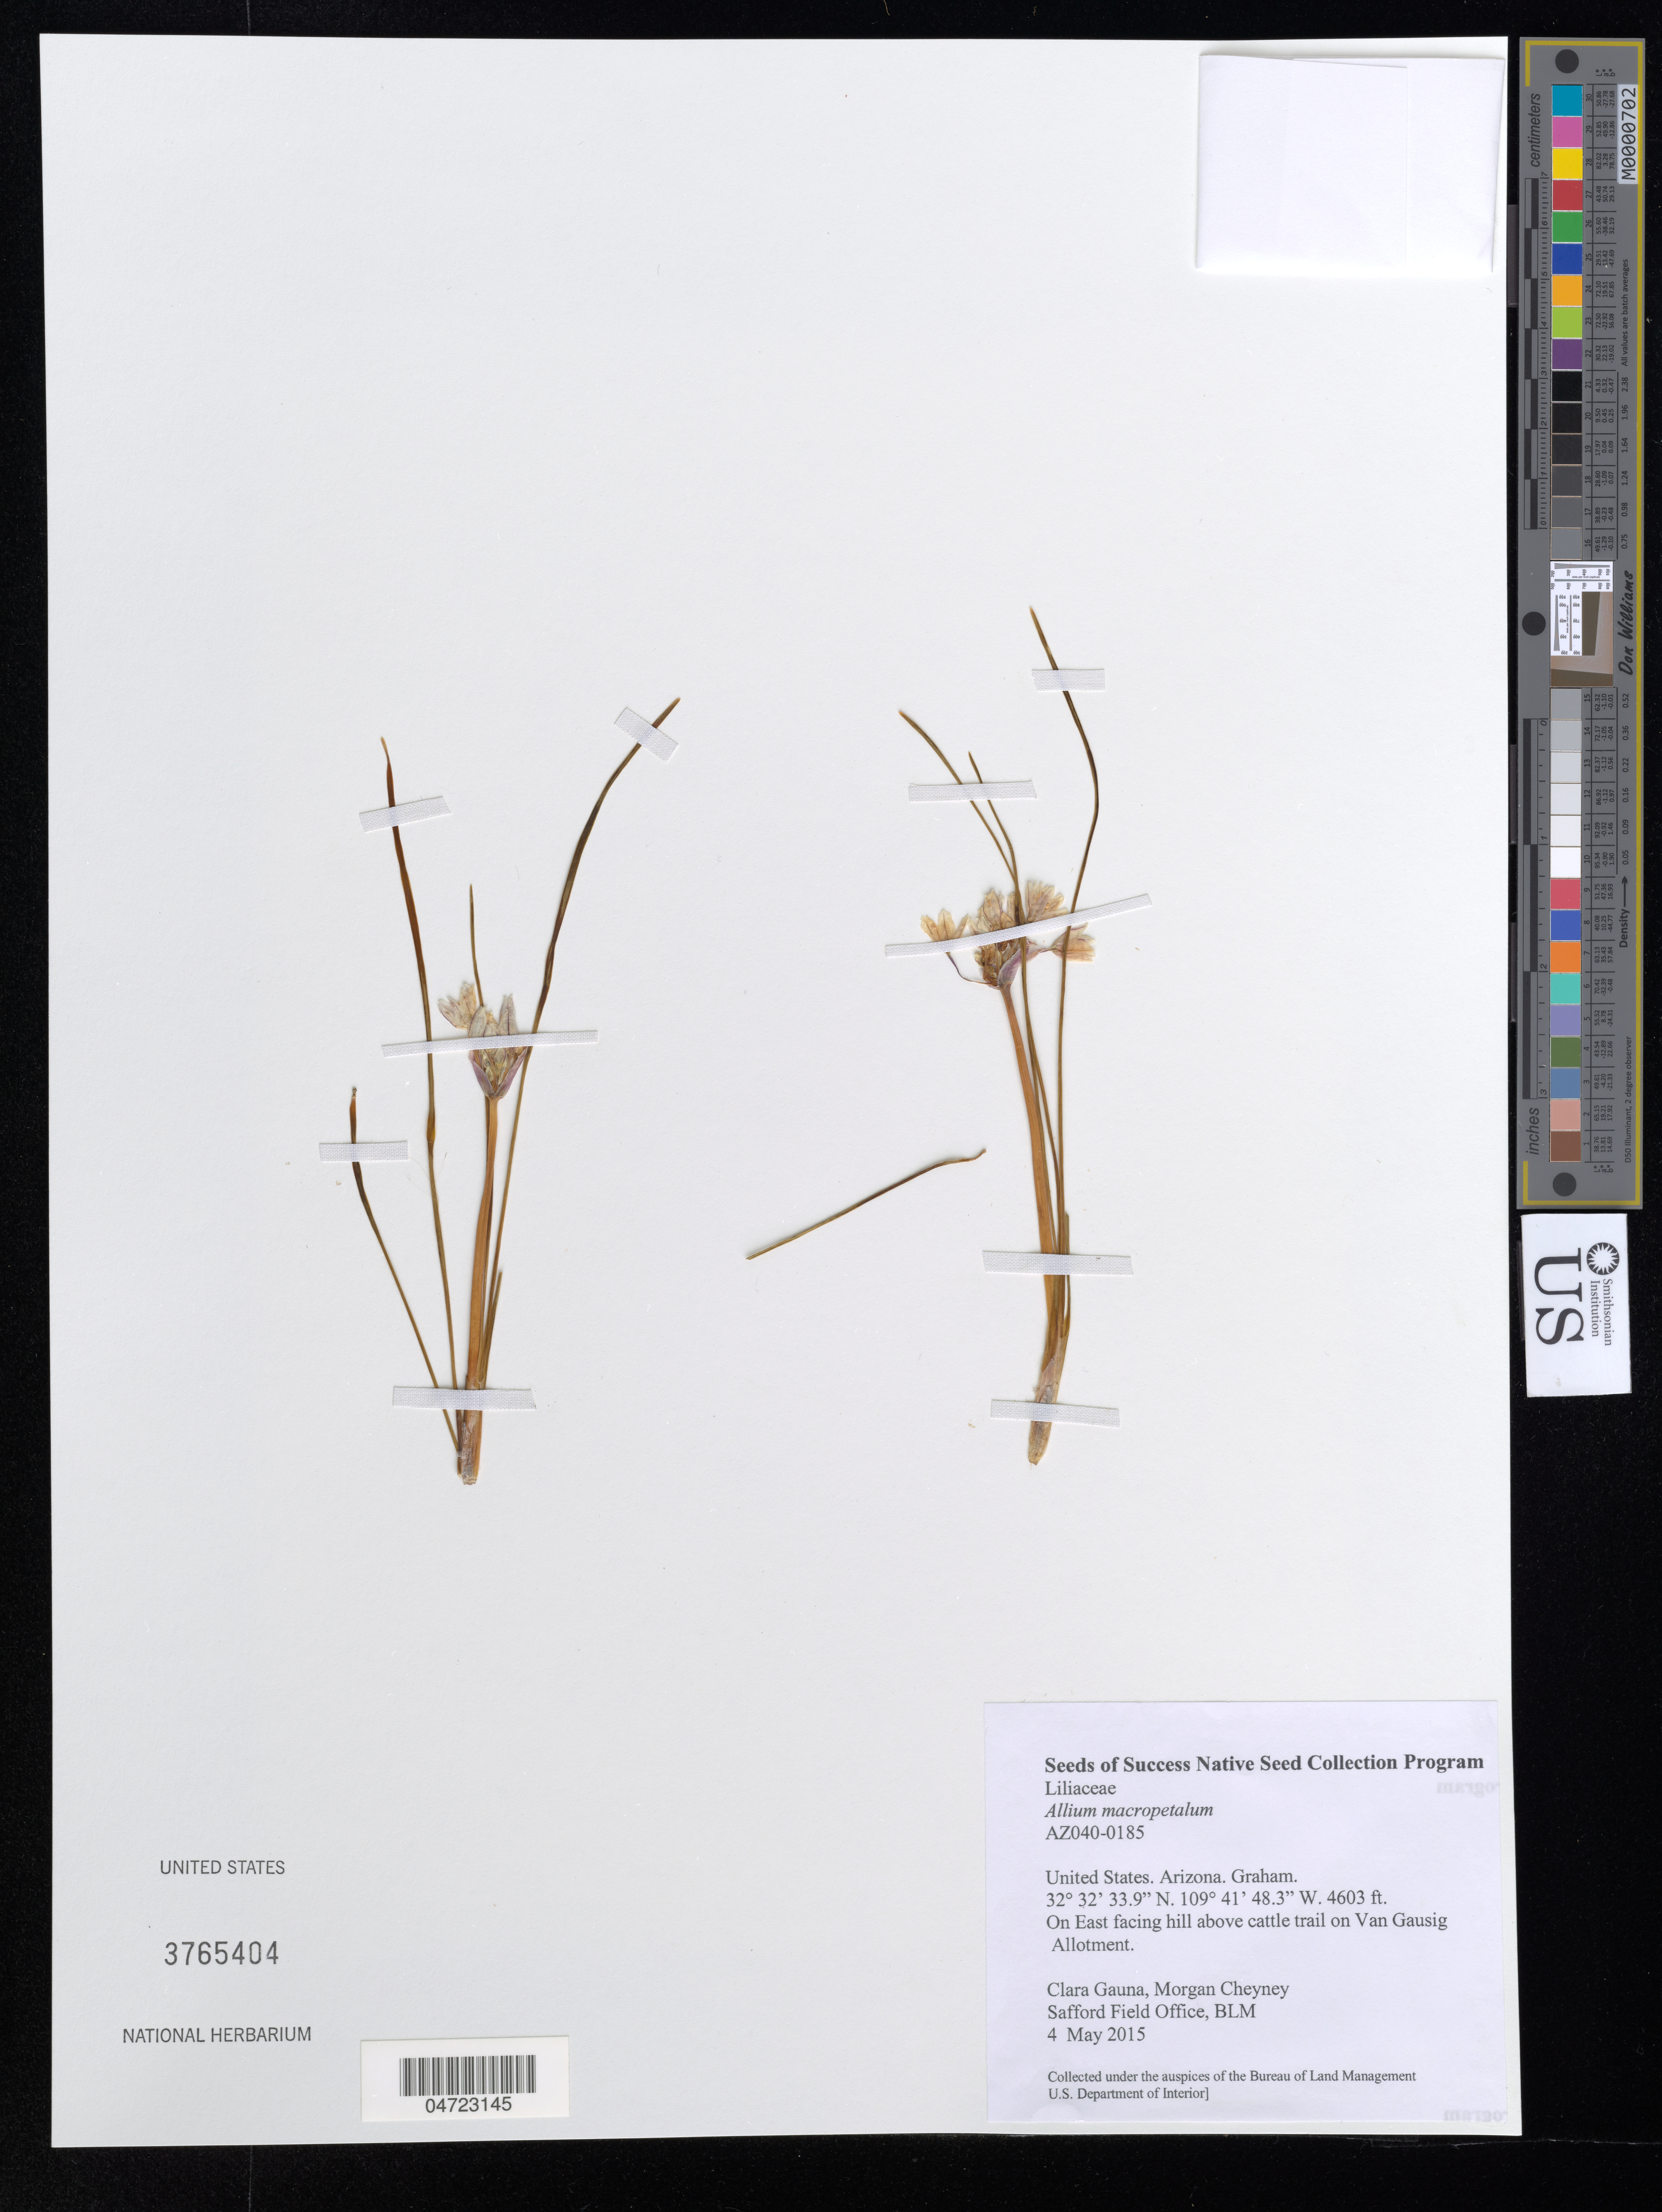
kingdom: Plantae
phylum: Tracheophyta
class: Liliopsida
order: Asparagales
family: Amaryllidaceae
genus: Allium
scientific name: Allium macropetalum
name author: Rydb.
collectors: C. Gauna & M. Cheyney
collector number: AZ040-0185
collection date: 2015-05-04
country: United States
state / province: Arizona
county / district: Graham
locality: Graham. On East facing hill above cattle trail on Van Gausig Allotment.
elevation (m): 1403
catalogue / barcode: US 3765404